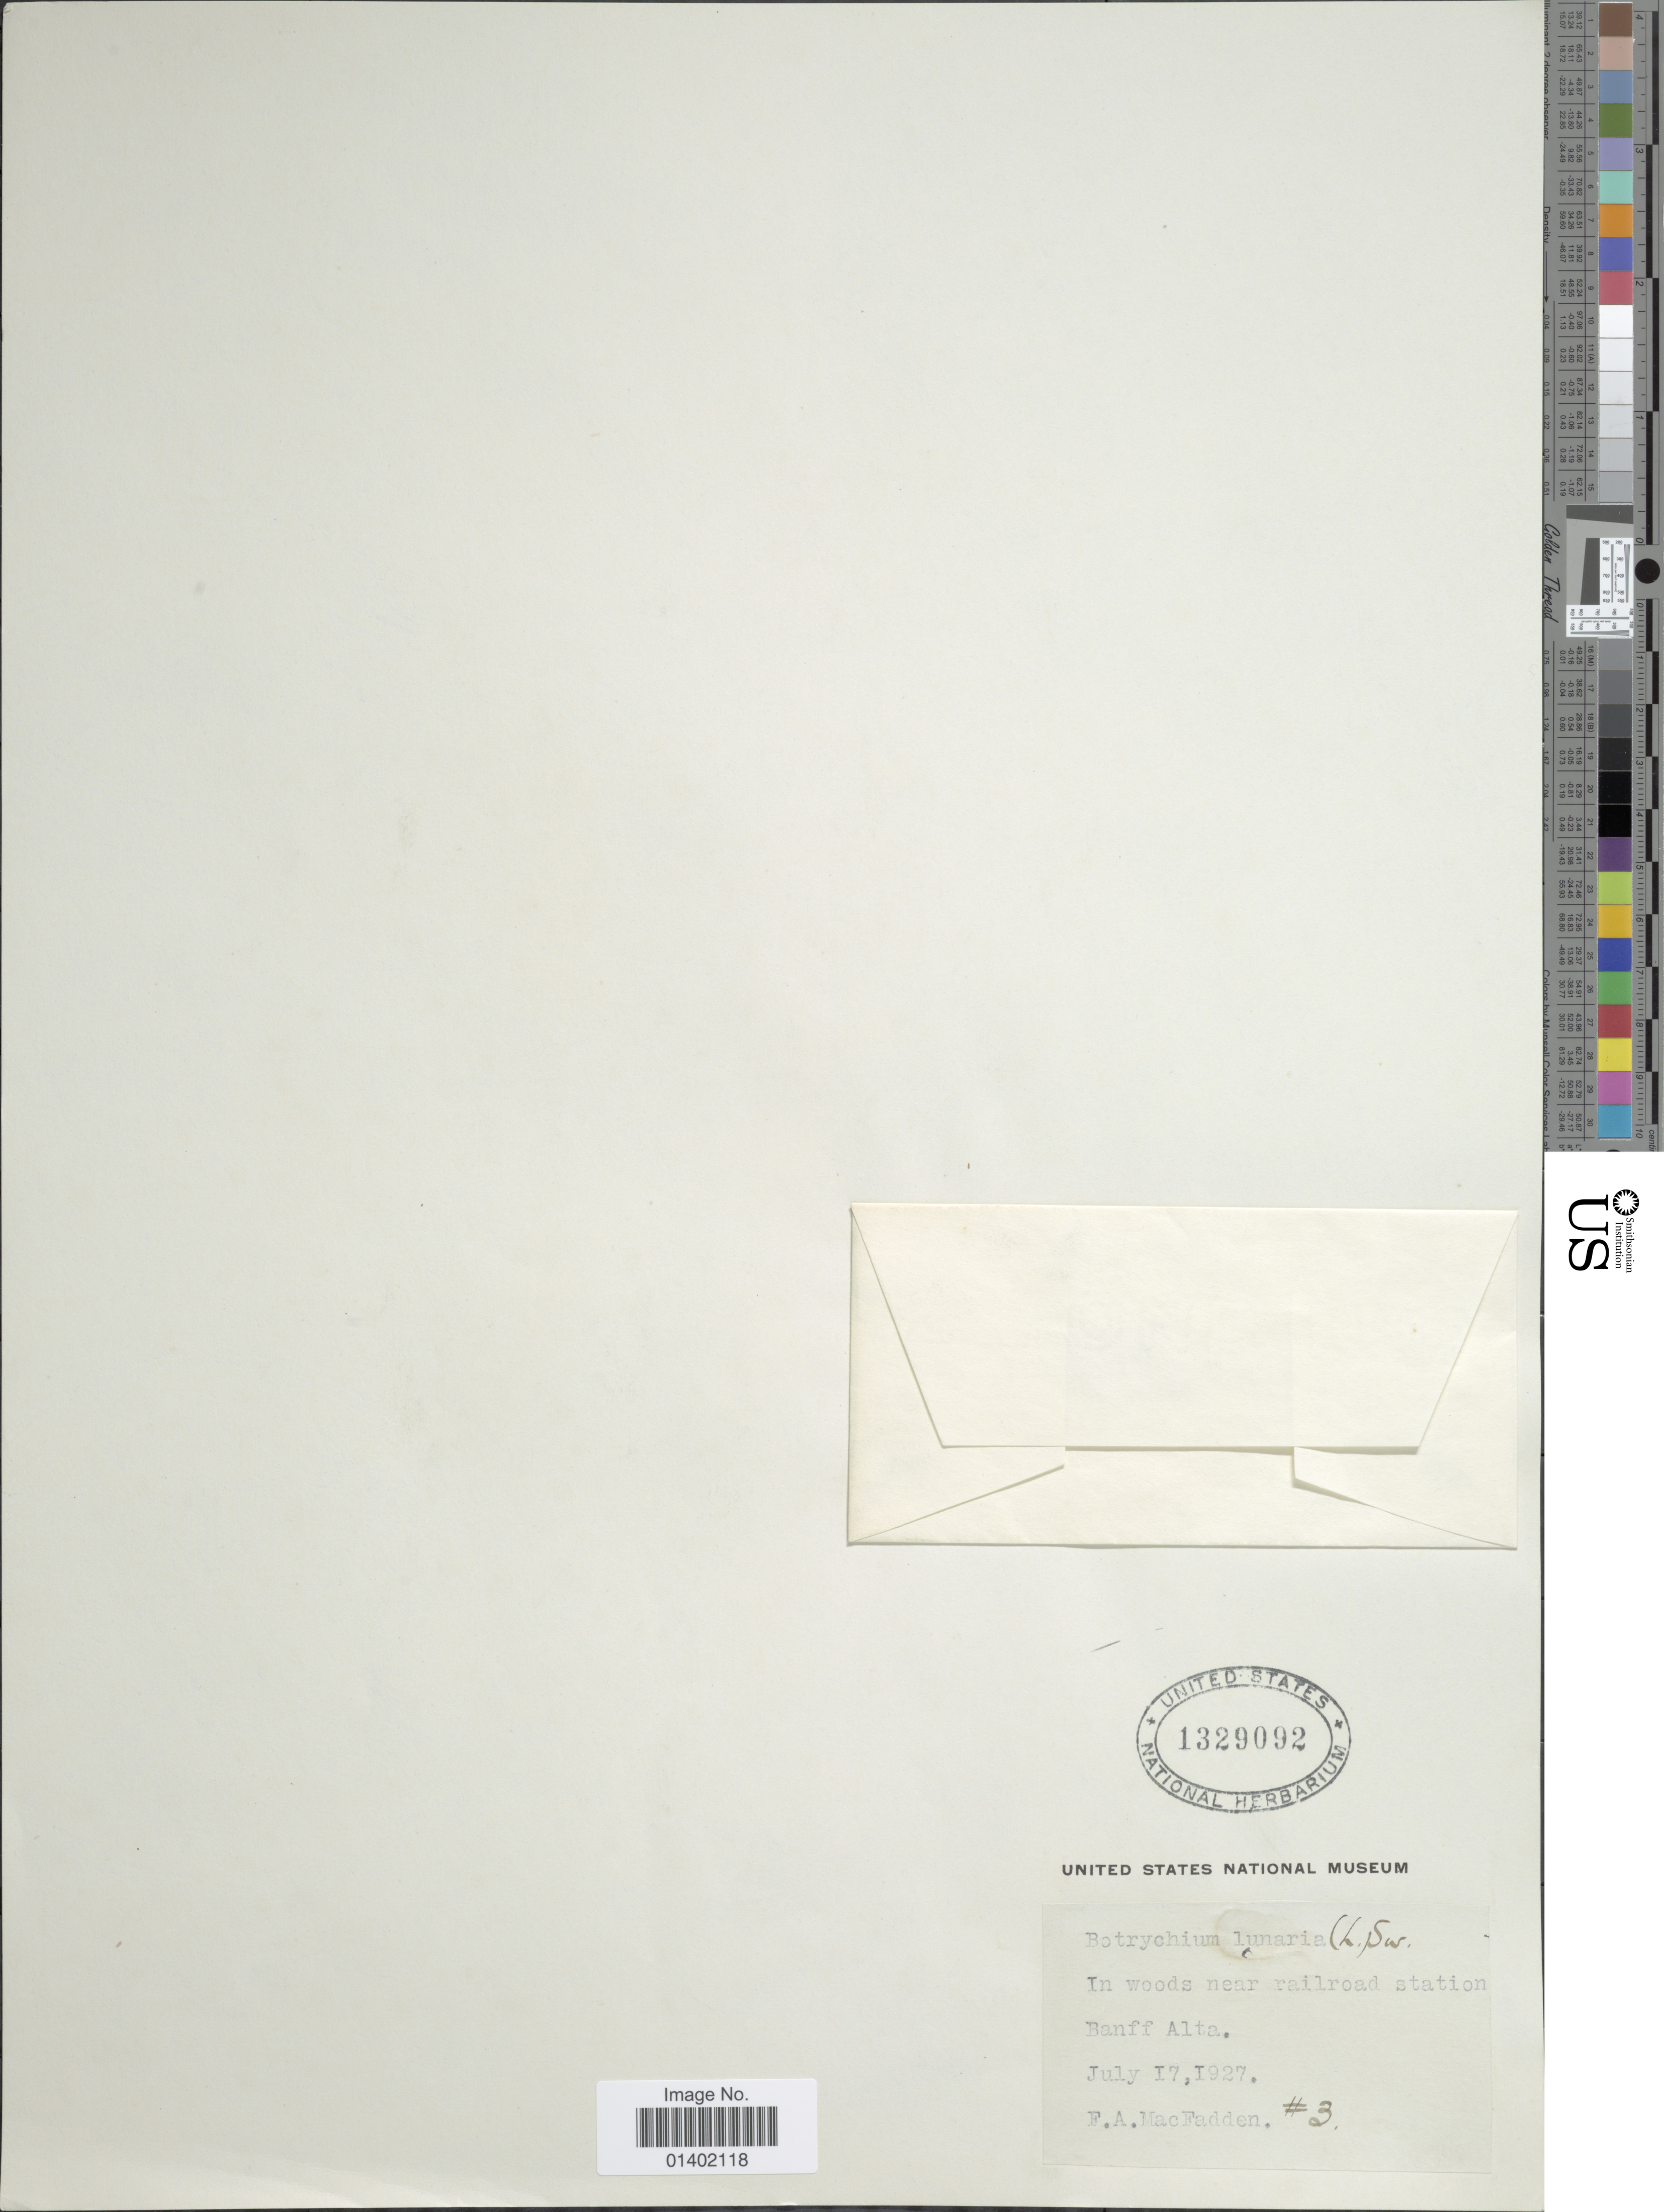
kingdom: Plantae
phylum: Tracheophyta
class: Polypodiopsida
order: Ophioglossales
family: Ophioglossaceae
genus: Botrychium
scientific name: Botrychium lunaria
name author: (L.) Sw.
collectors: F. MacFadden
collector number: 3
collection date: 1927-07-17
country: Canada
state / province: Alberta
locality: In woods near railroad station, Banff Alta.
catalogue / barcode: US 1329092